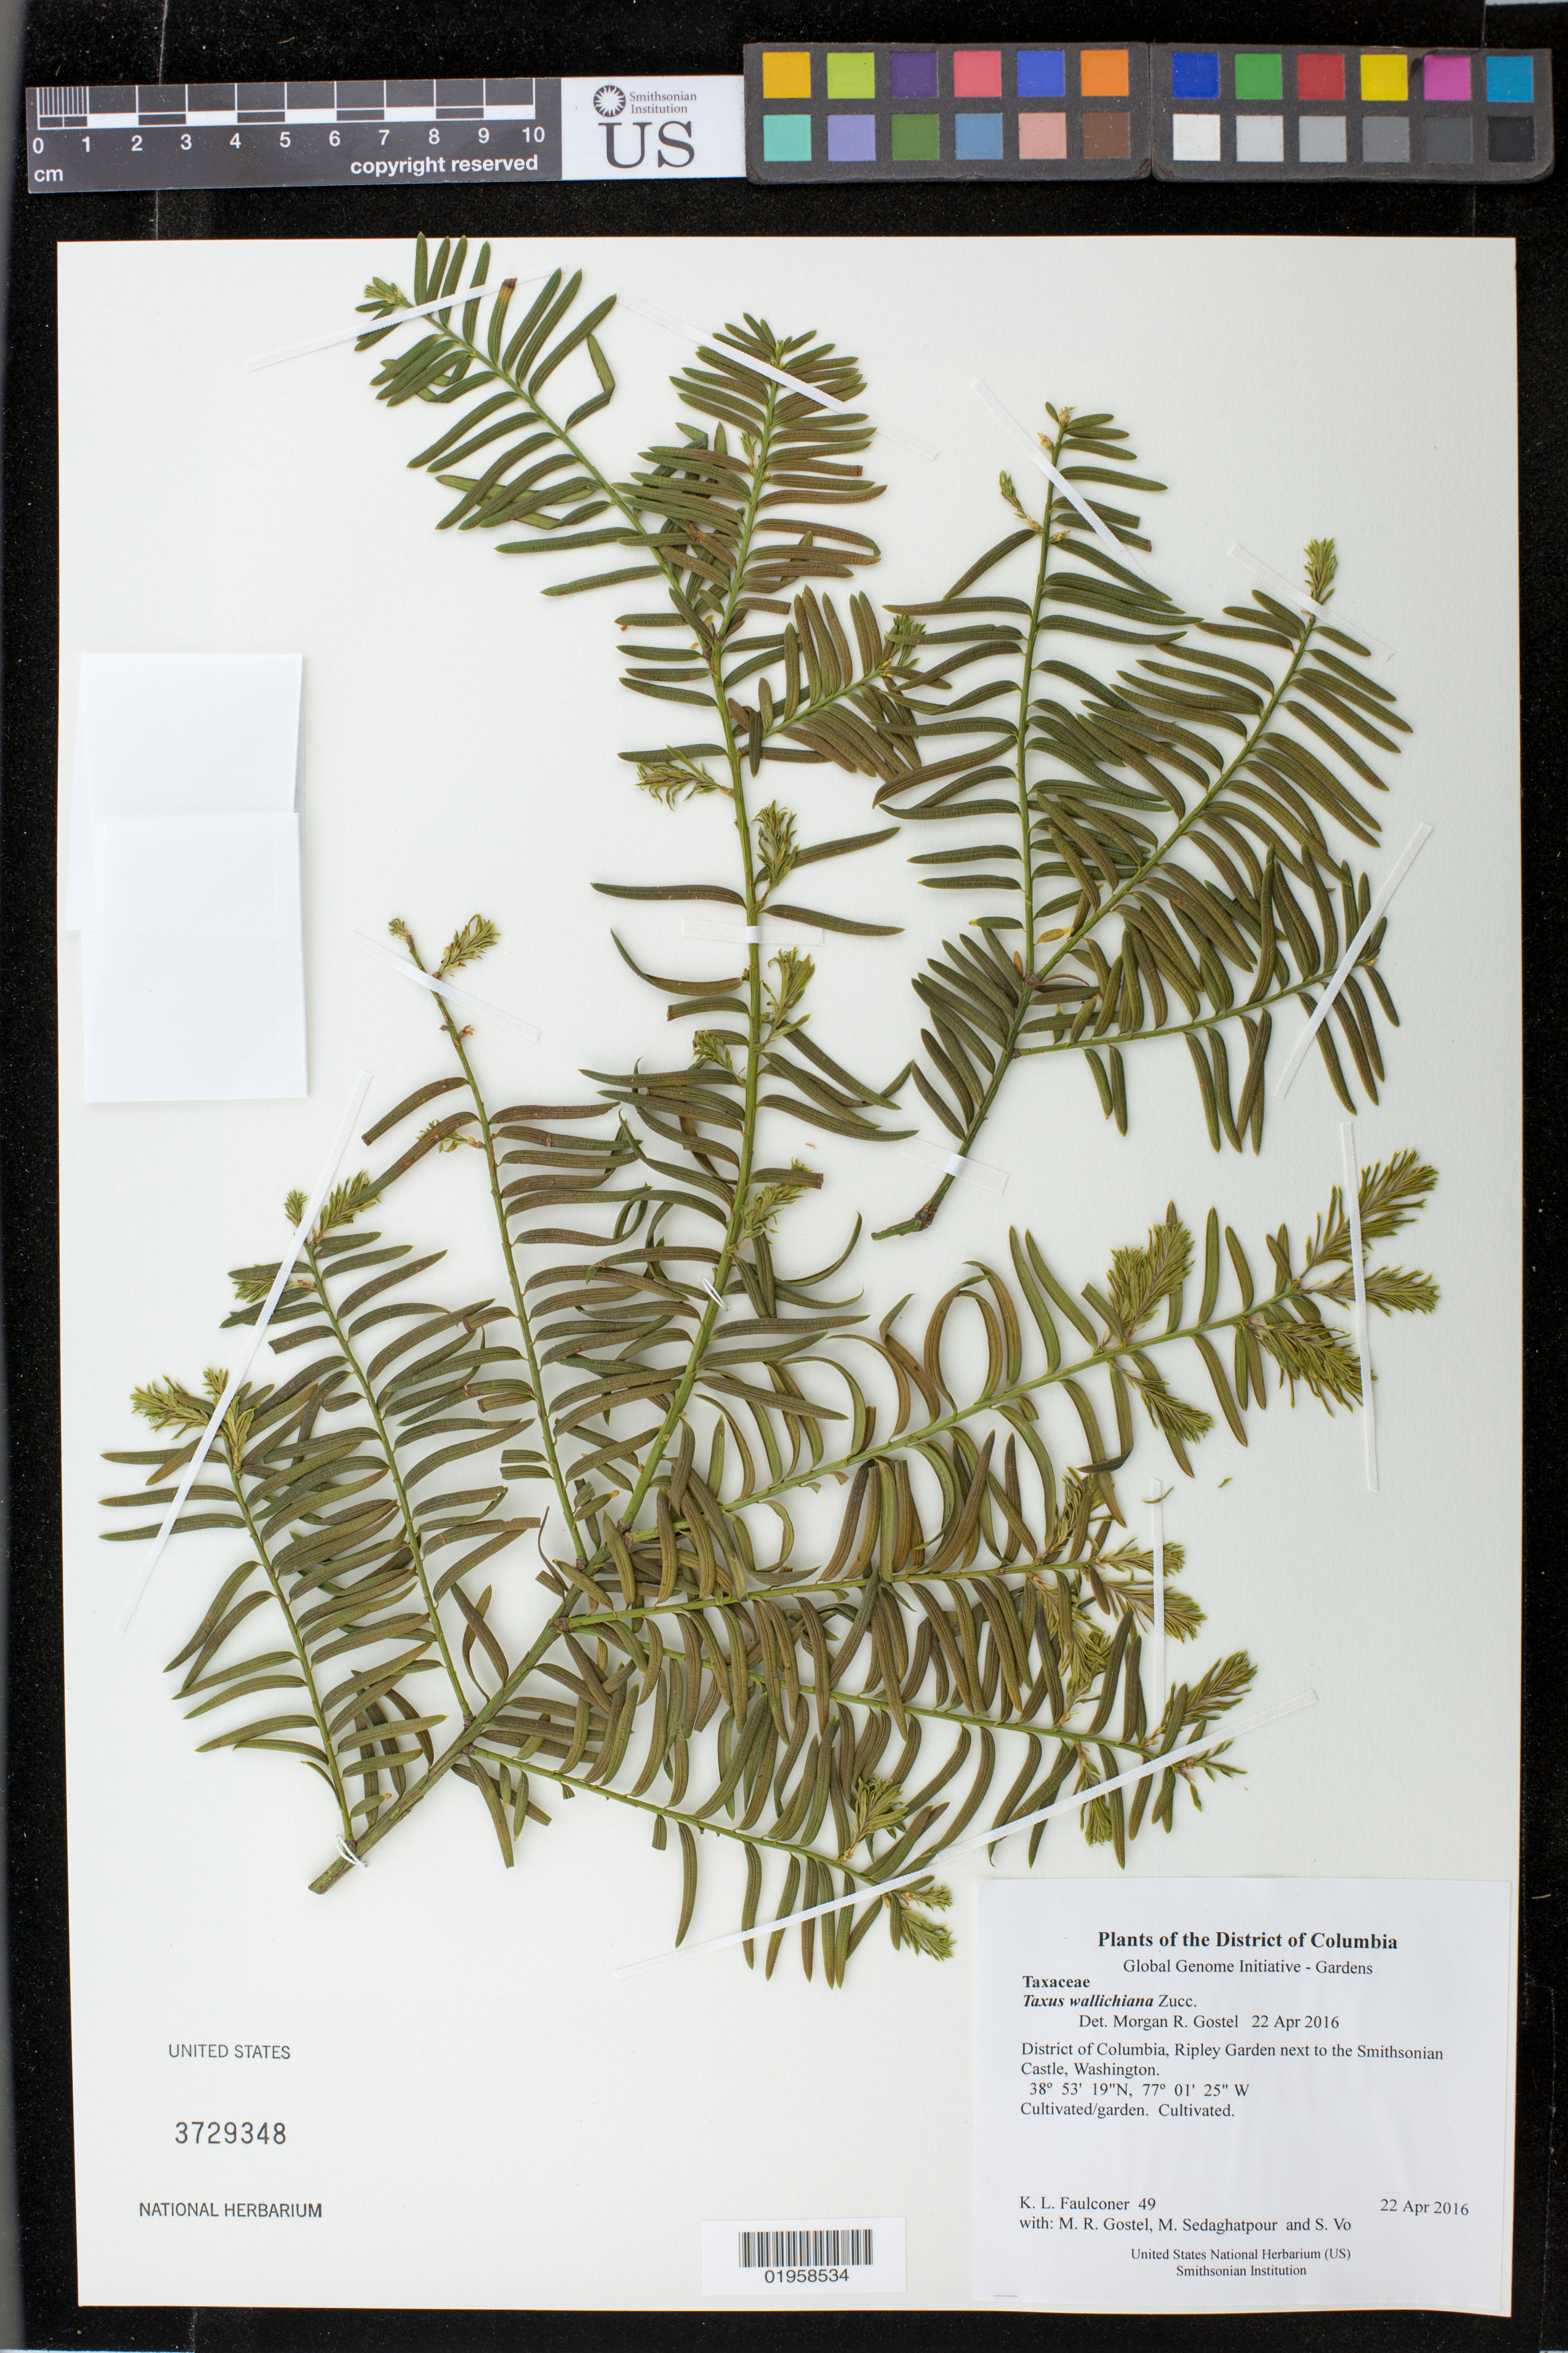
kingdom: Plantae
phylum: Tracheophyta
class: Pinopsida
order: Pinales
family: Taxaceae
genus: Taxus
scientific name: Taxus wallichiana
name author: Zucc.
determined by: Gostel, Morgan R., (BRIT), Botanical Research Institute of Texas (UNITED STATES)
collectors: K. L. Faulconer, M. R. Gostel, M. Sedaghatpour & S. Vo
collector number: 49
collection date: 2016-04-22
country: United States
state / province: District of Columbia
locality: Ripley Garden next to the Smithsonian Castle, Washington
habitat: Cultivated/garden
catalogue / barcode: US 3729348